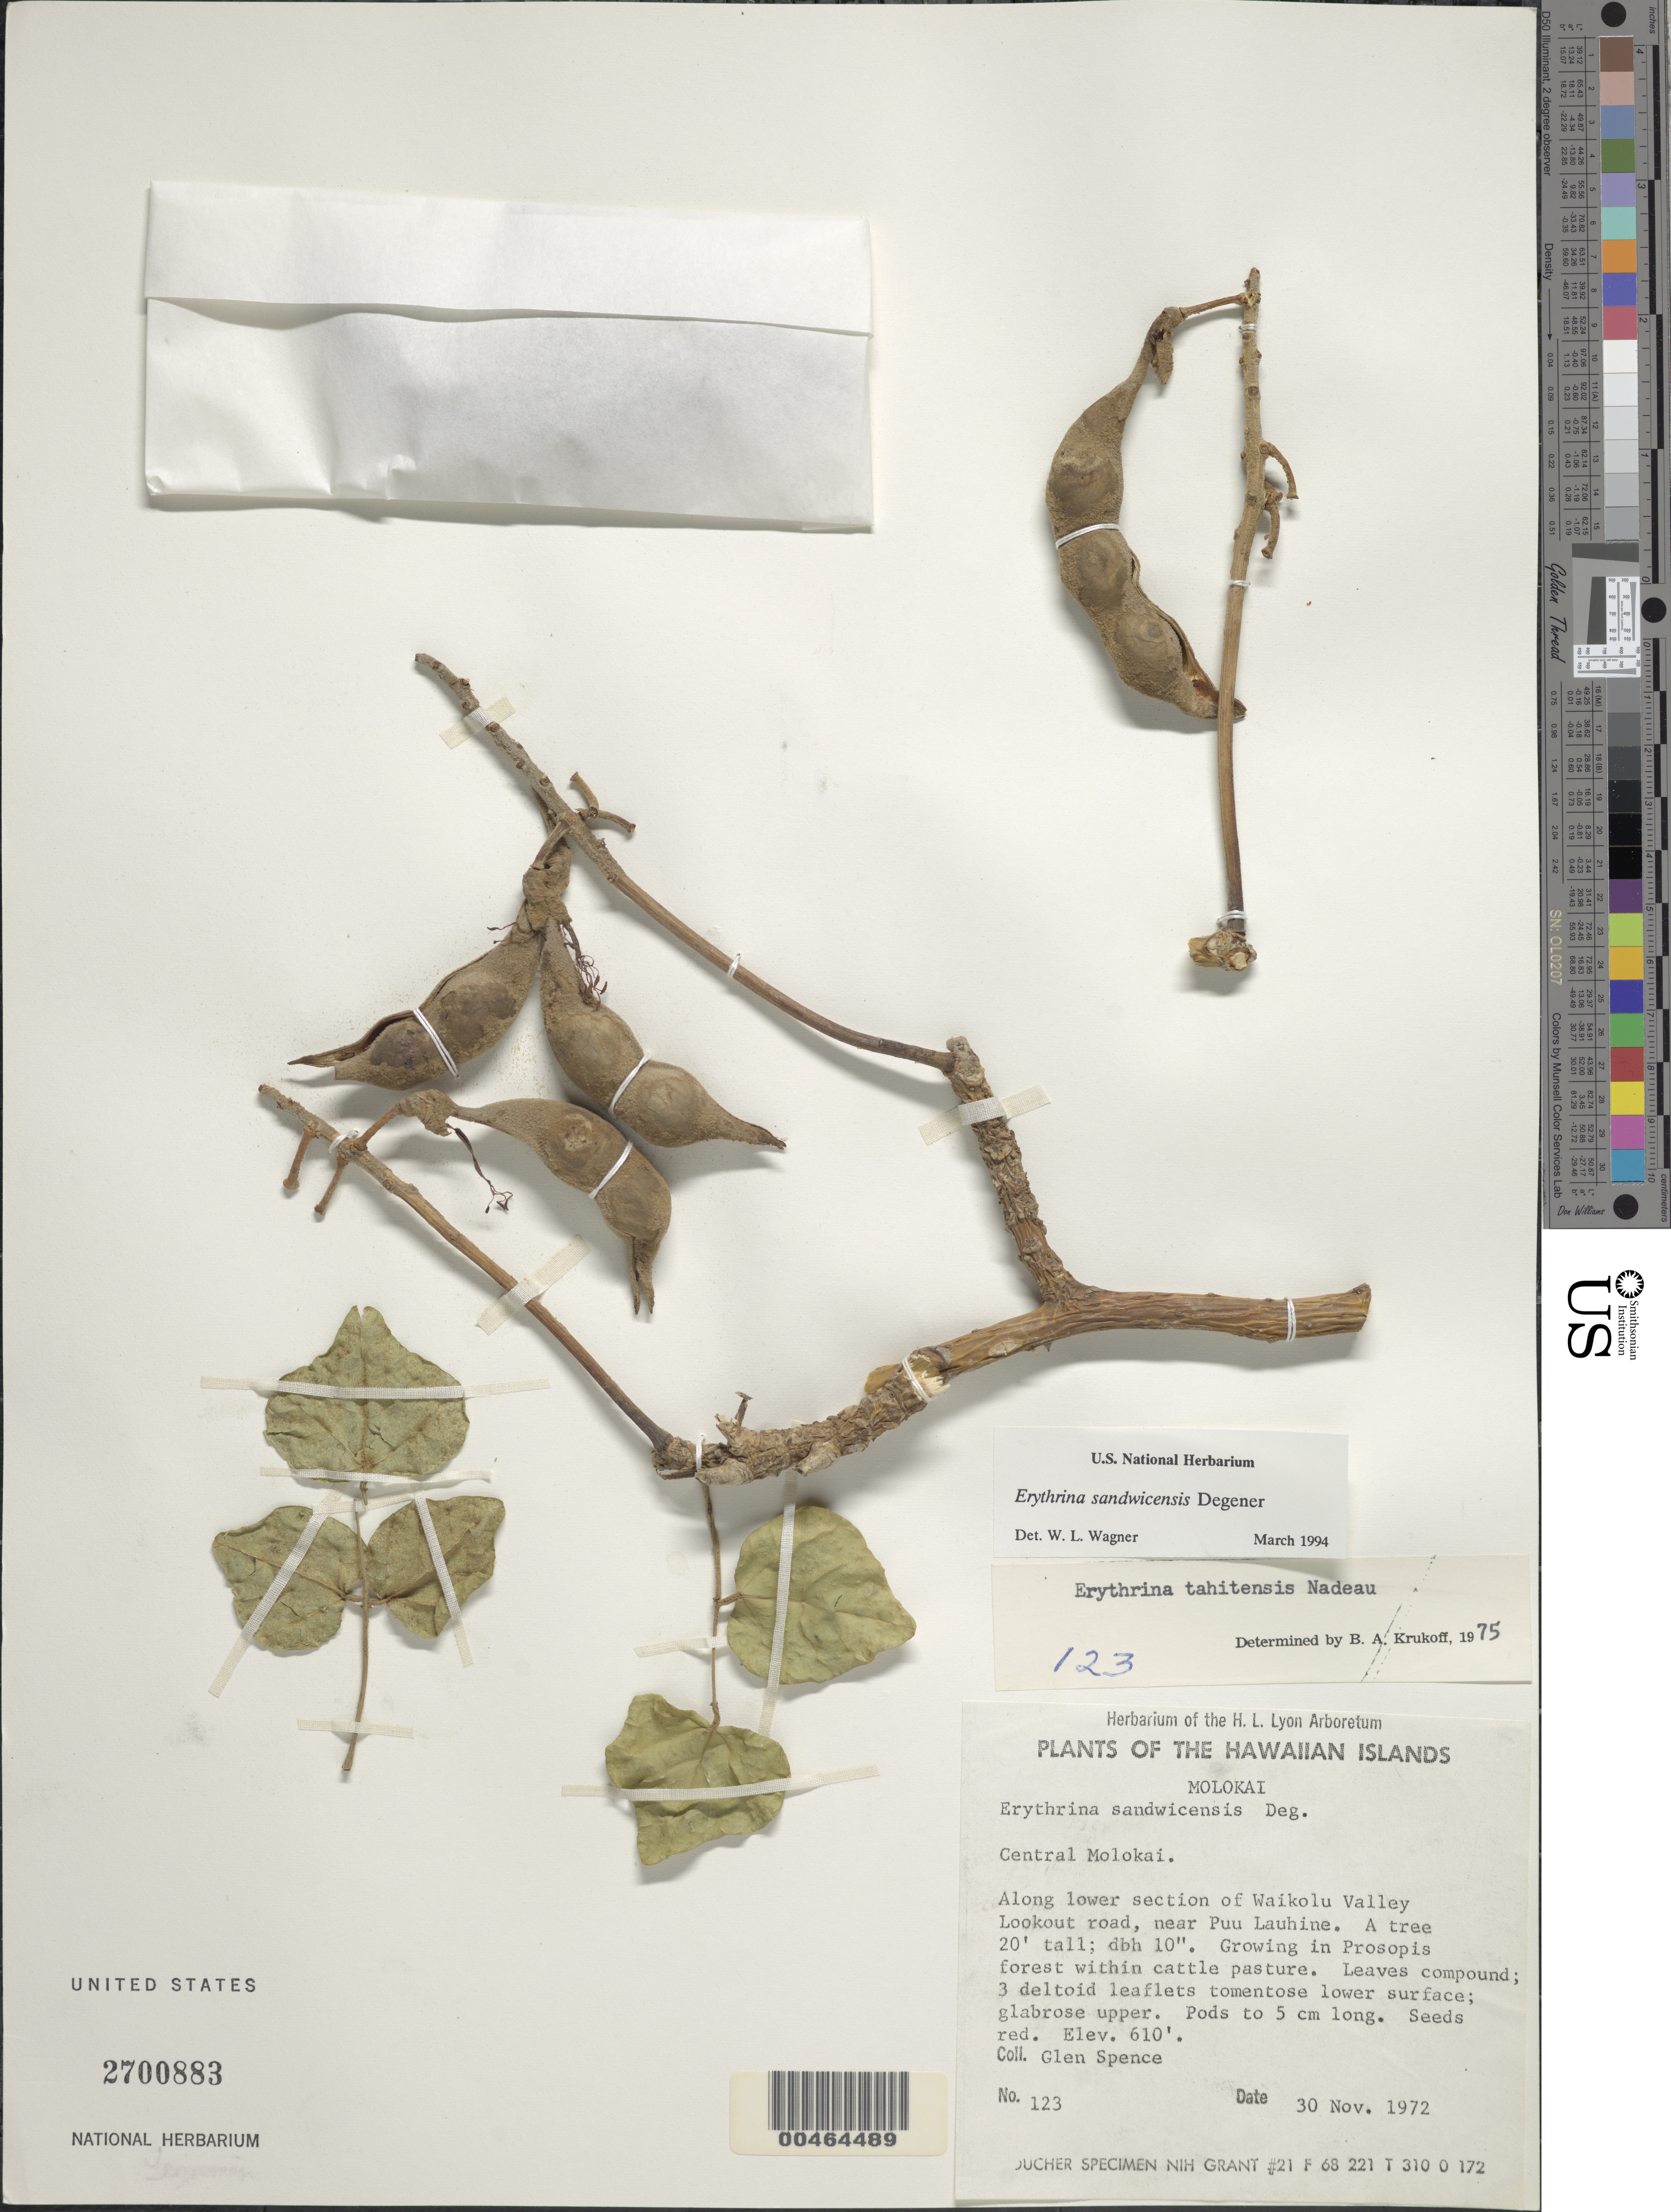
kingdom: Plantae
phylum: Tracheophyta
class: Magnoliopsida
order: Fabales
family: Fabaceae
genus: Erythrina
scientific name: Erythrina sandwicensis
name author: O. Deg.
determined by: Wagner, W. L., (BOT), Smithsonian Institution - National Museum of Natural History (UNITED STATES)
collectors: G. Spence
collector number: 123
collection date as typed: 30 Nov 1972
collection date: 1972-11-30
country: United States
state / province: Hawaii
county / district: Maui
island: Moloka'i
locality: Central Molokai: Along lower section of Waikolu Valley Lookout road, near Puu Lauhine.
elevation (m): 186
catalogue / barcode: US 2700883